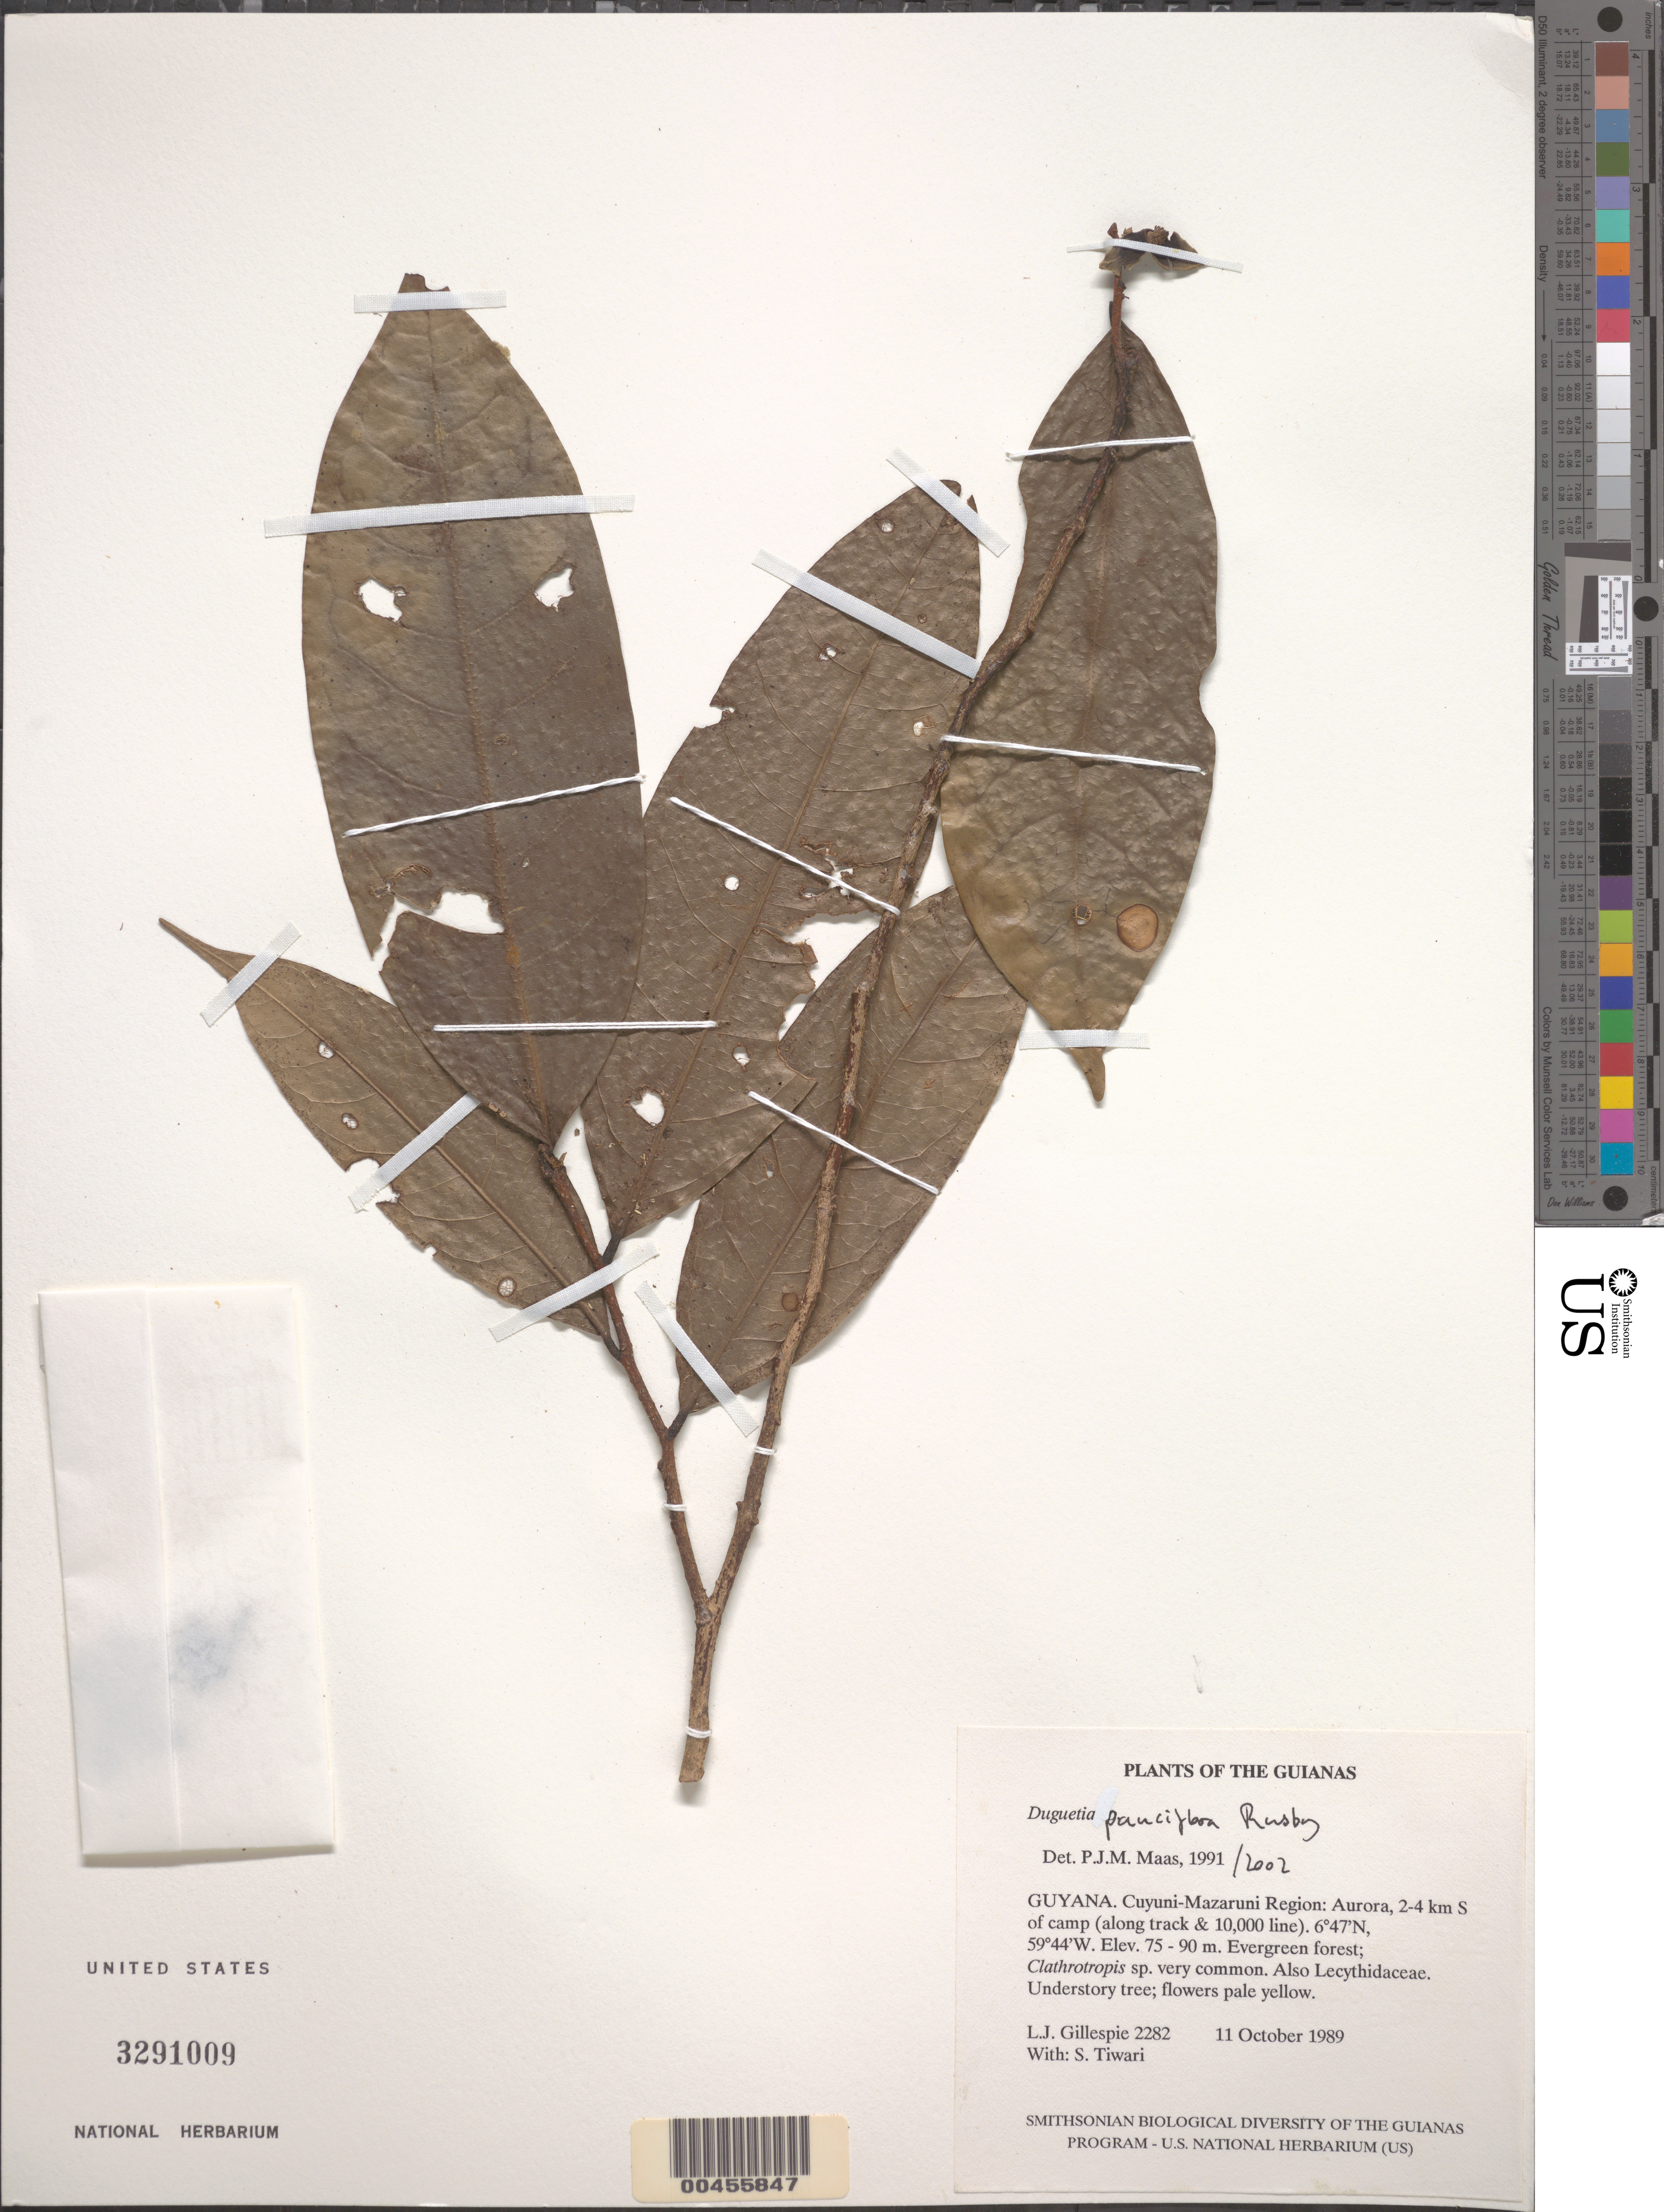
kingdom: Plantae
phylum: Tracheophyta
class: Magnoliopsida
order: Magnoliales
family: Annonaceae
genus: Duguetia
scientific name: Duguetia pauciflora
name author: Rusby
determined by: Maas, Paul J. M.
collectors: L. J. Gillespie & S. Tiwari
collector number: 2282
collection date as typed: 11 October 1989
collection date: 1989-10-11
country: Guyana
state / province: Cuyuni-Mazaruni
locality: Aurora, 2-4 km S of camp (along track & 10,000 line)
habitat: Evergreen forest; Clathrotropis sp. very common. Also Lecythidaceae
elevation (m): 75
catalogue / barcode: US 3291009